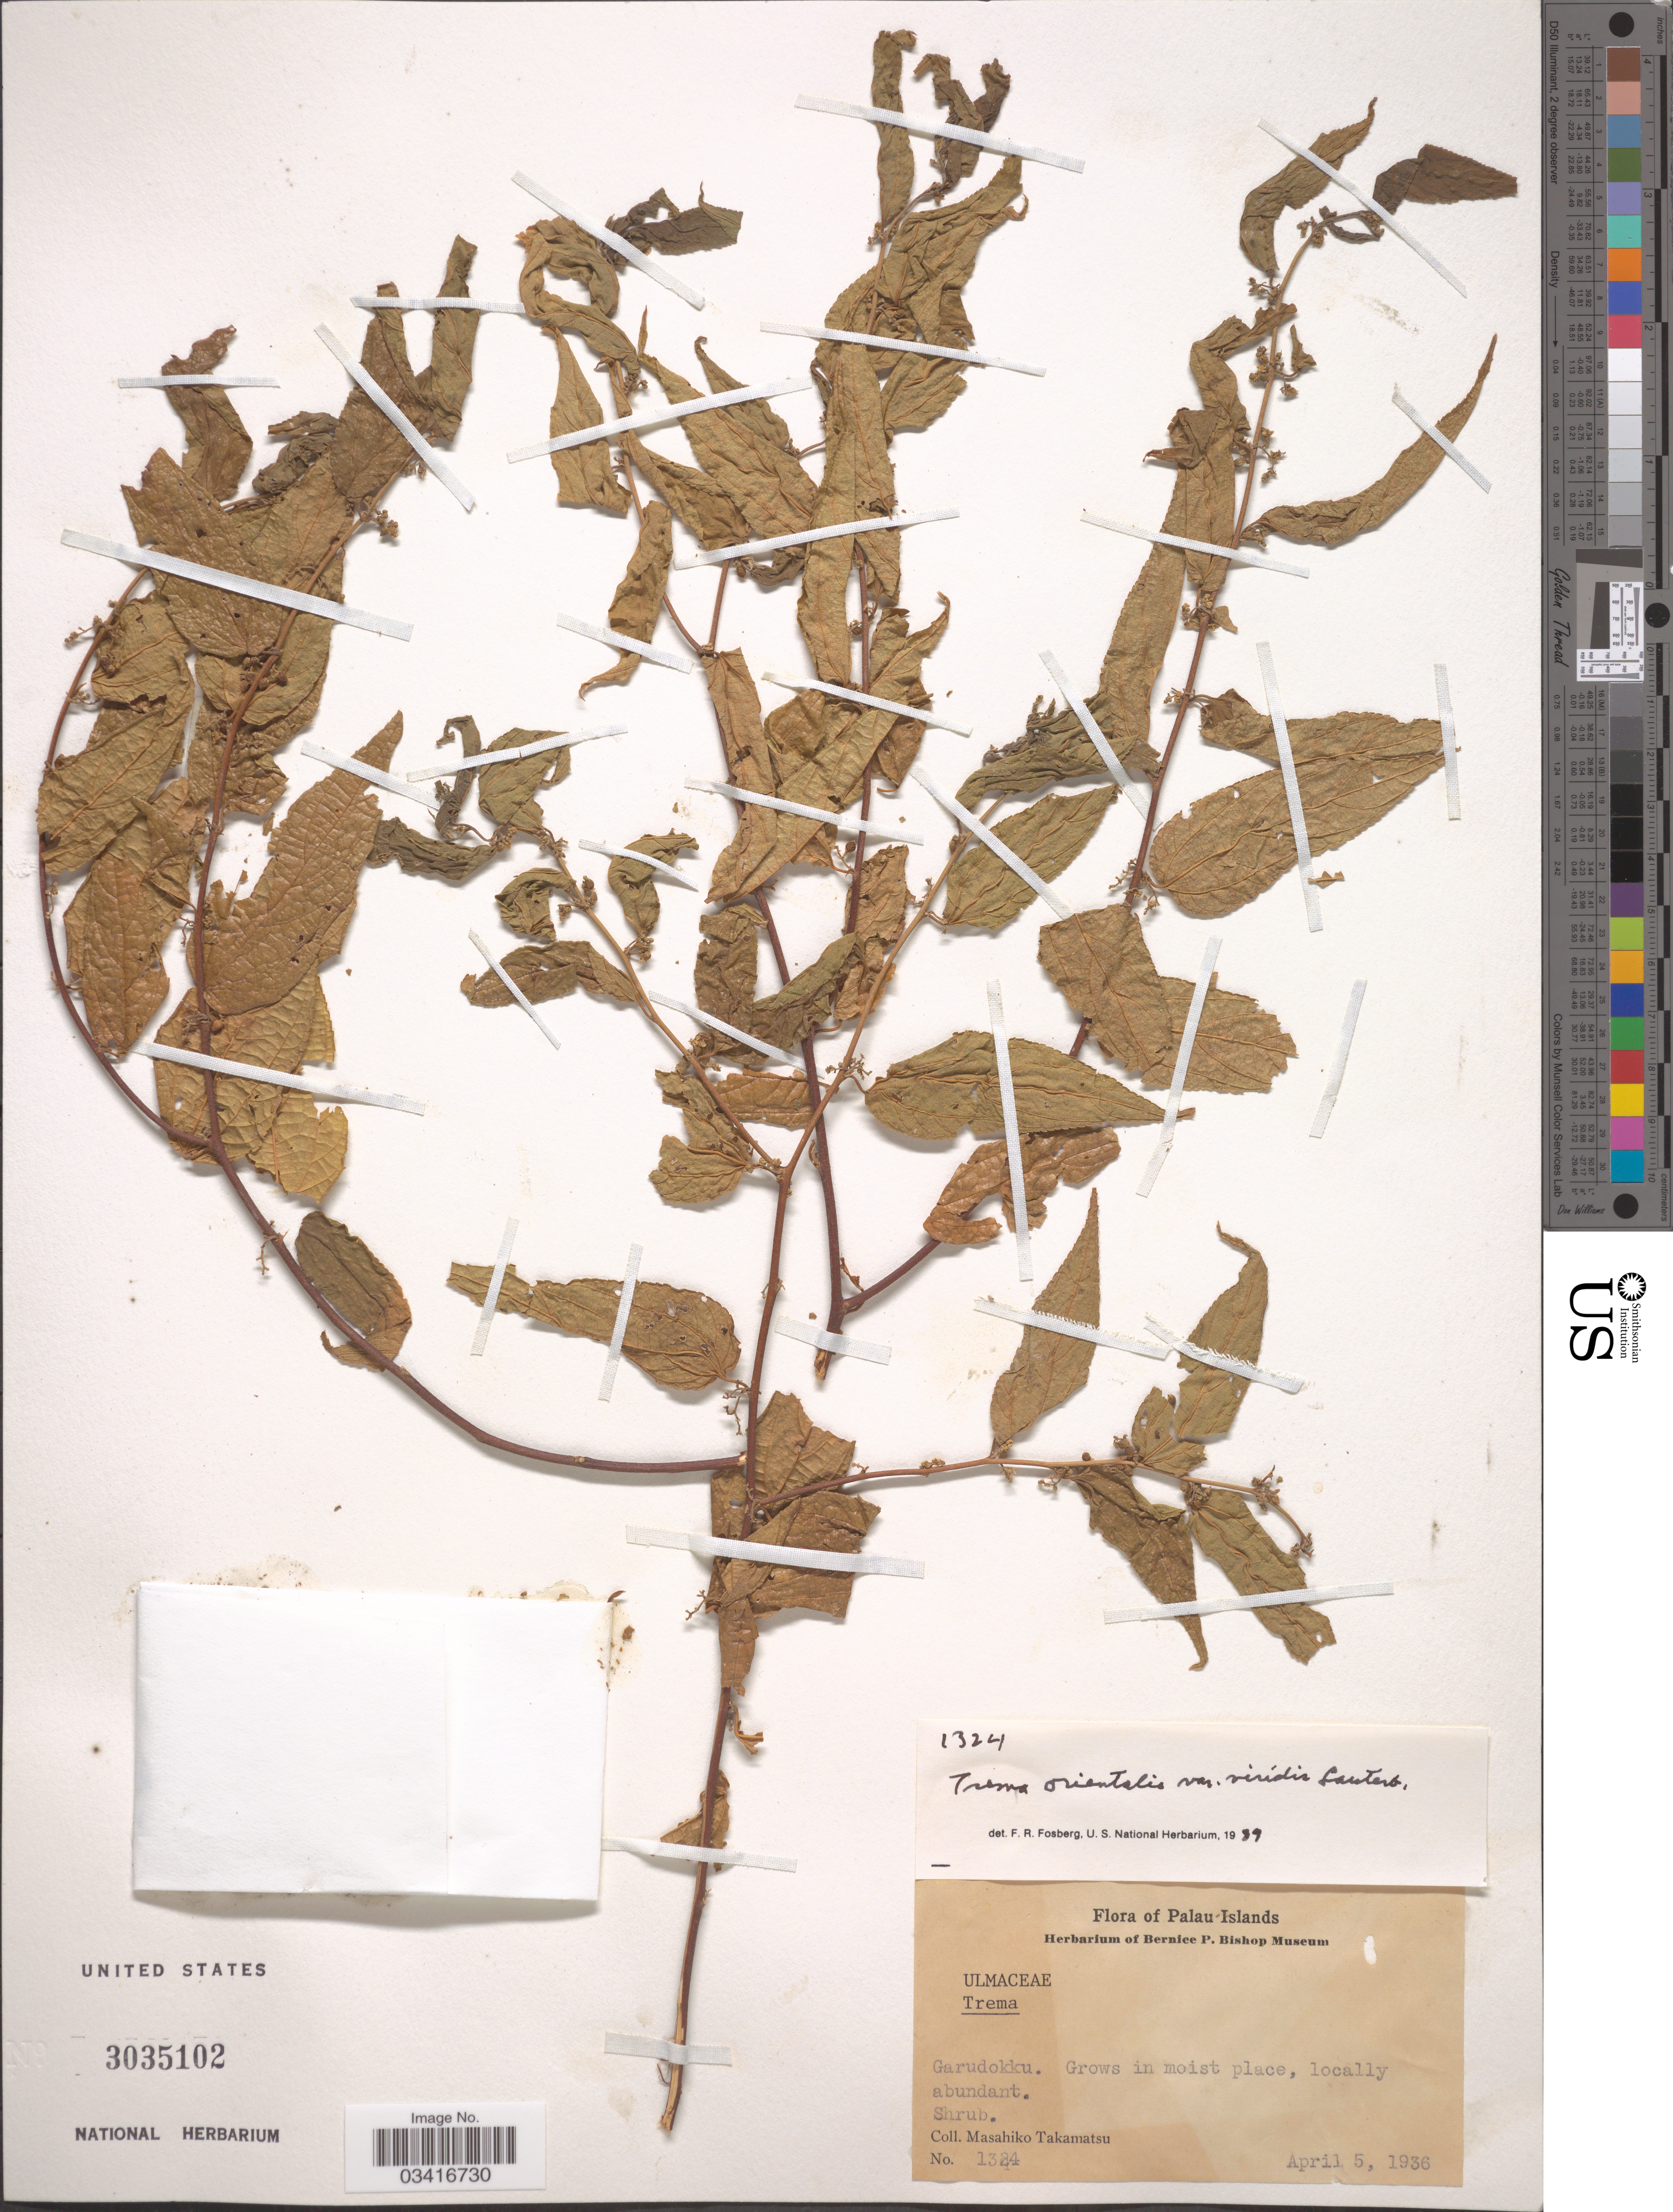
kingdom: Plantae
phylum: Tracheophyta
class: Magnoliopsida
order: Rosales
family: Cannabaceae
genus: Trema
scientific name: Trema orientale var. viridis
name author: (L.) Blume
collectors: M. Takamatsu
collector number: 1324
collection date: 1936-04-05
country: Palau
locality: Palau Islands. Garudokku.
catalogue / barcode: US 3035102